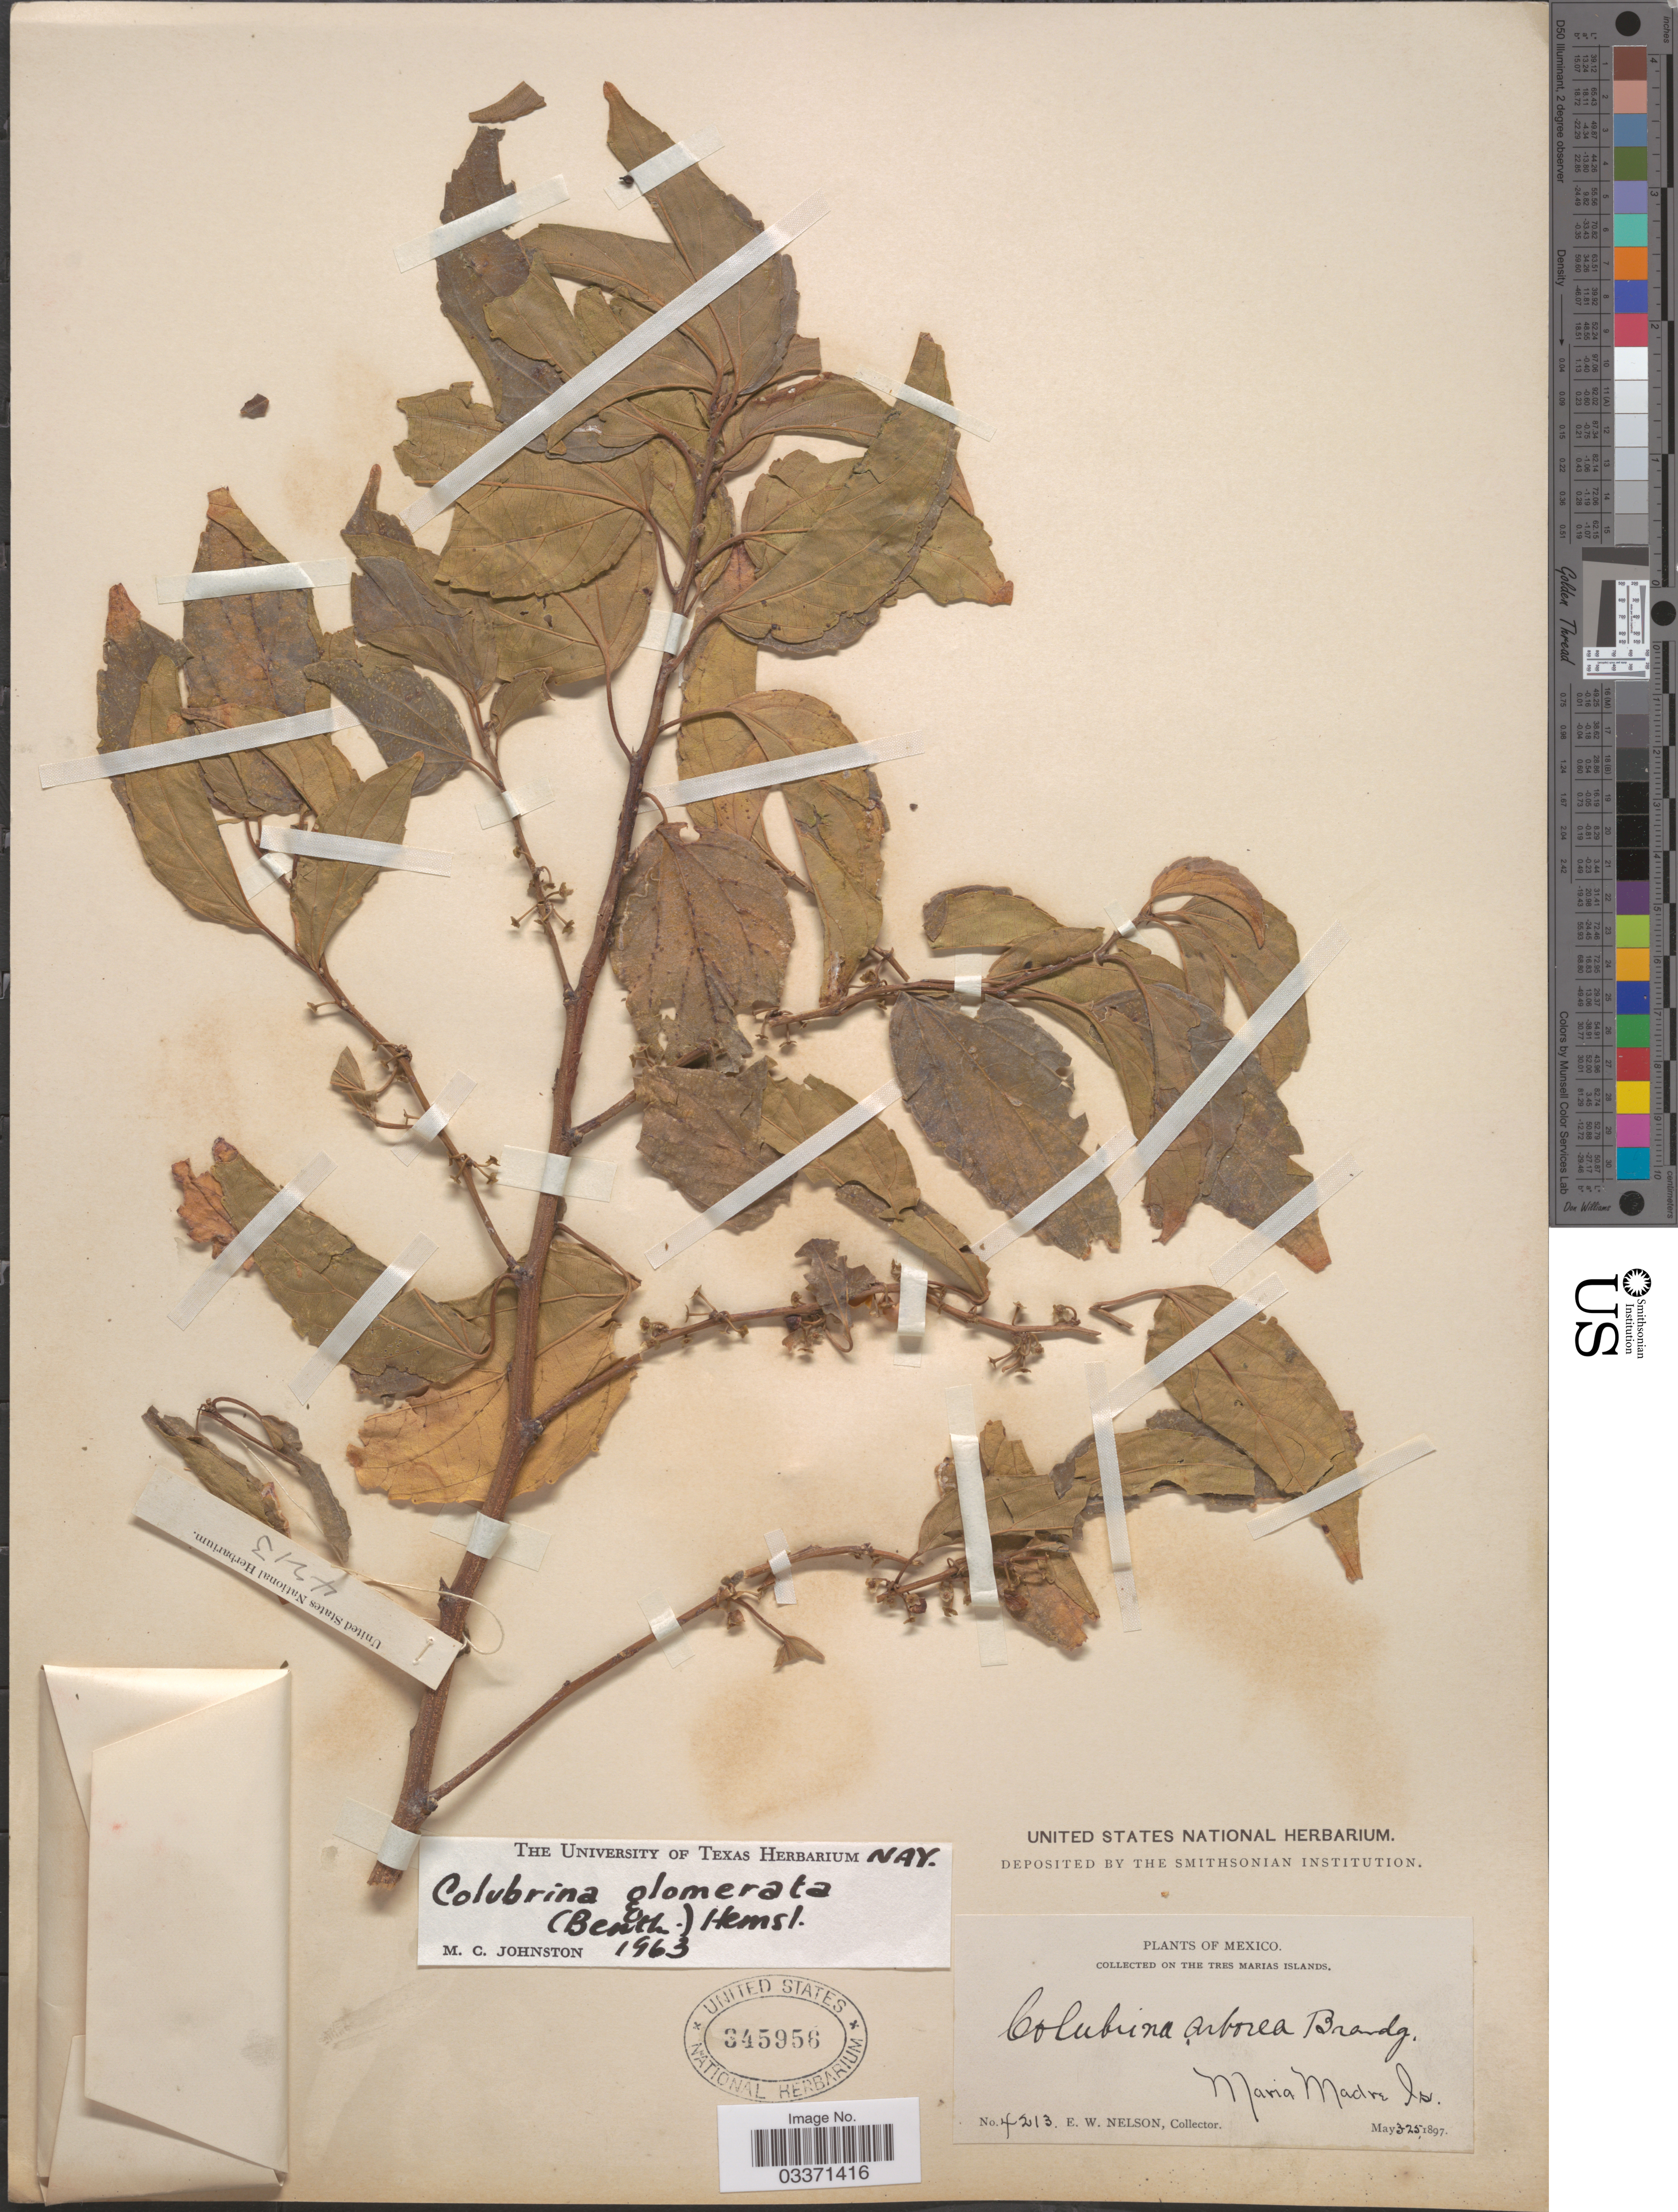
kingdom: Plantae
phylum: Tracheophyta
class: Magnoliopsida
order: Rosales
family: Rhamnaceae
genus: Colubrina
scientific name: Colubrina triflora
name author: Brongn. ex Sweet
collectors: E. W. Nelson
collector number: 4213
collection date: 1897-05-03/1897-05-25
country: Mexico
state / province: Nayarit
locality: The Tres Marias Islands. Maria Madre Is.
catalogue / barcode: US 345956